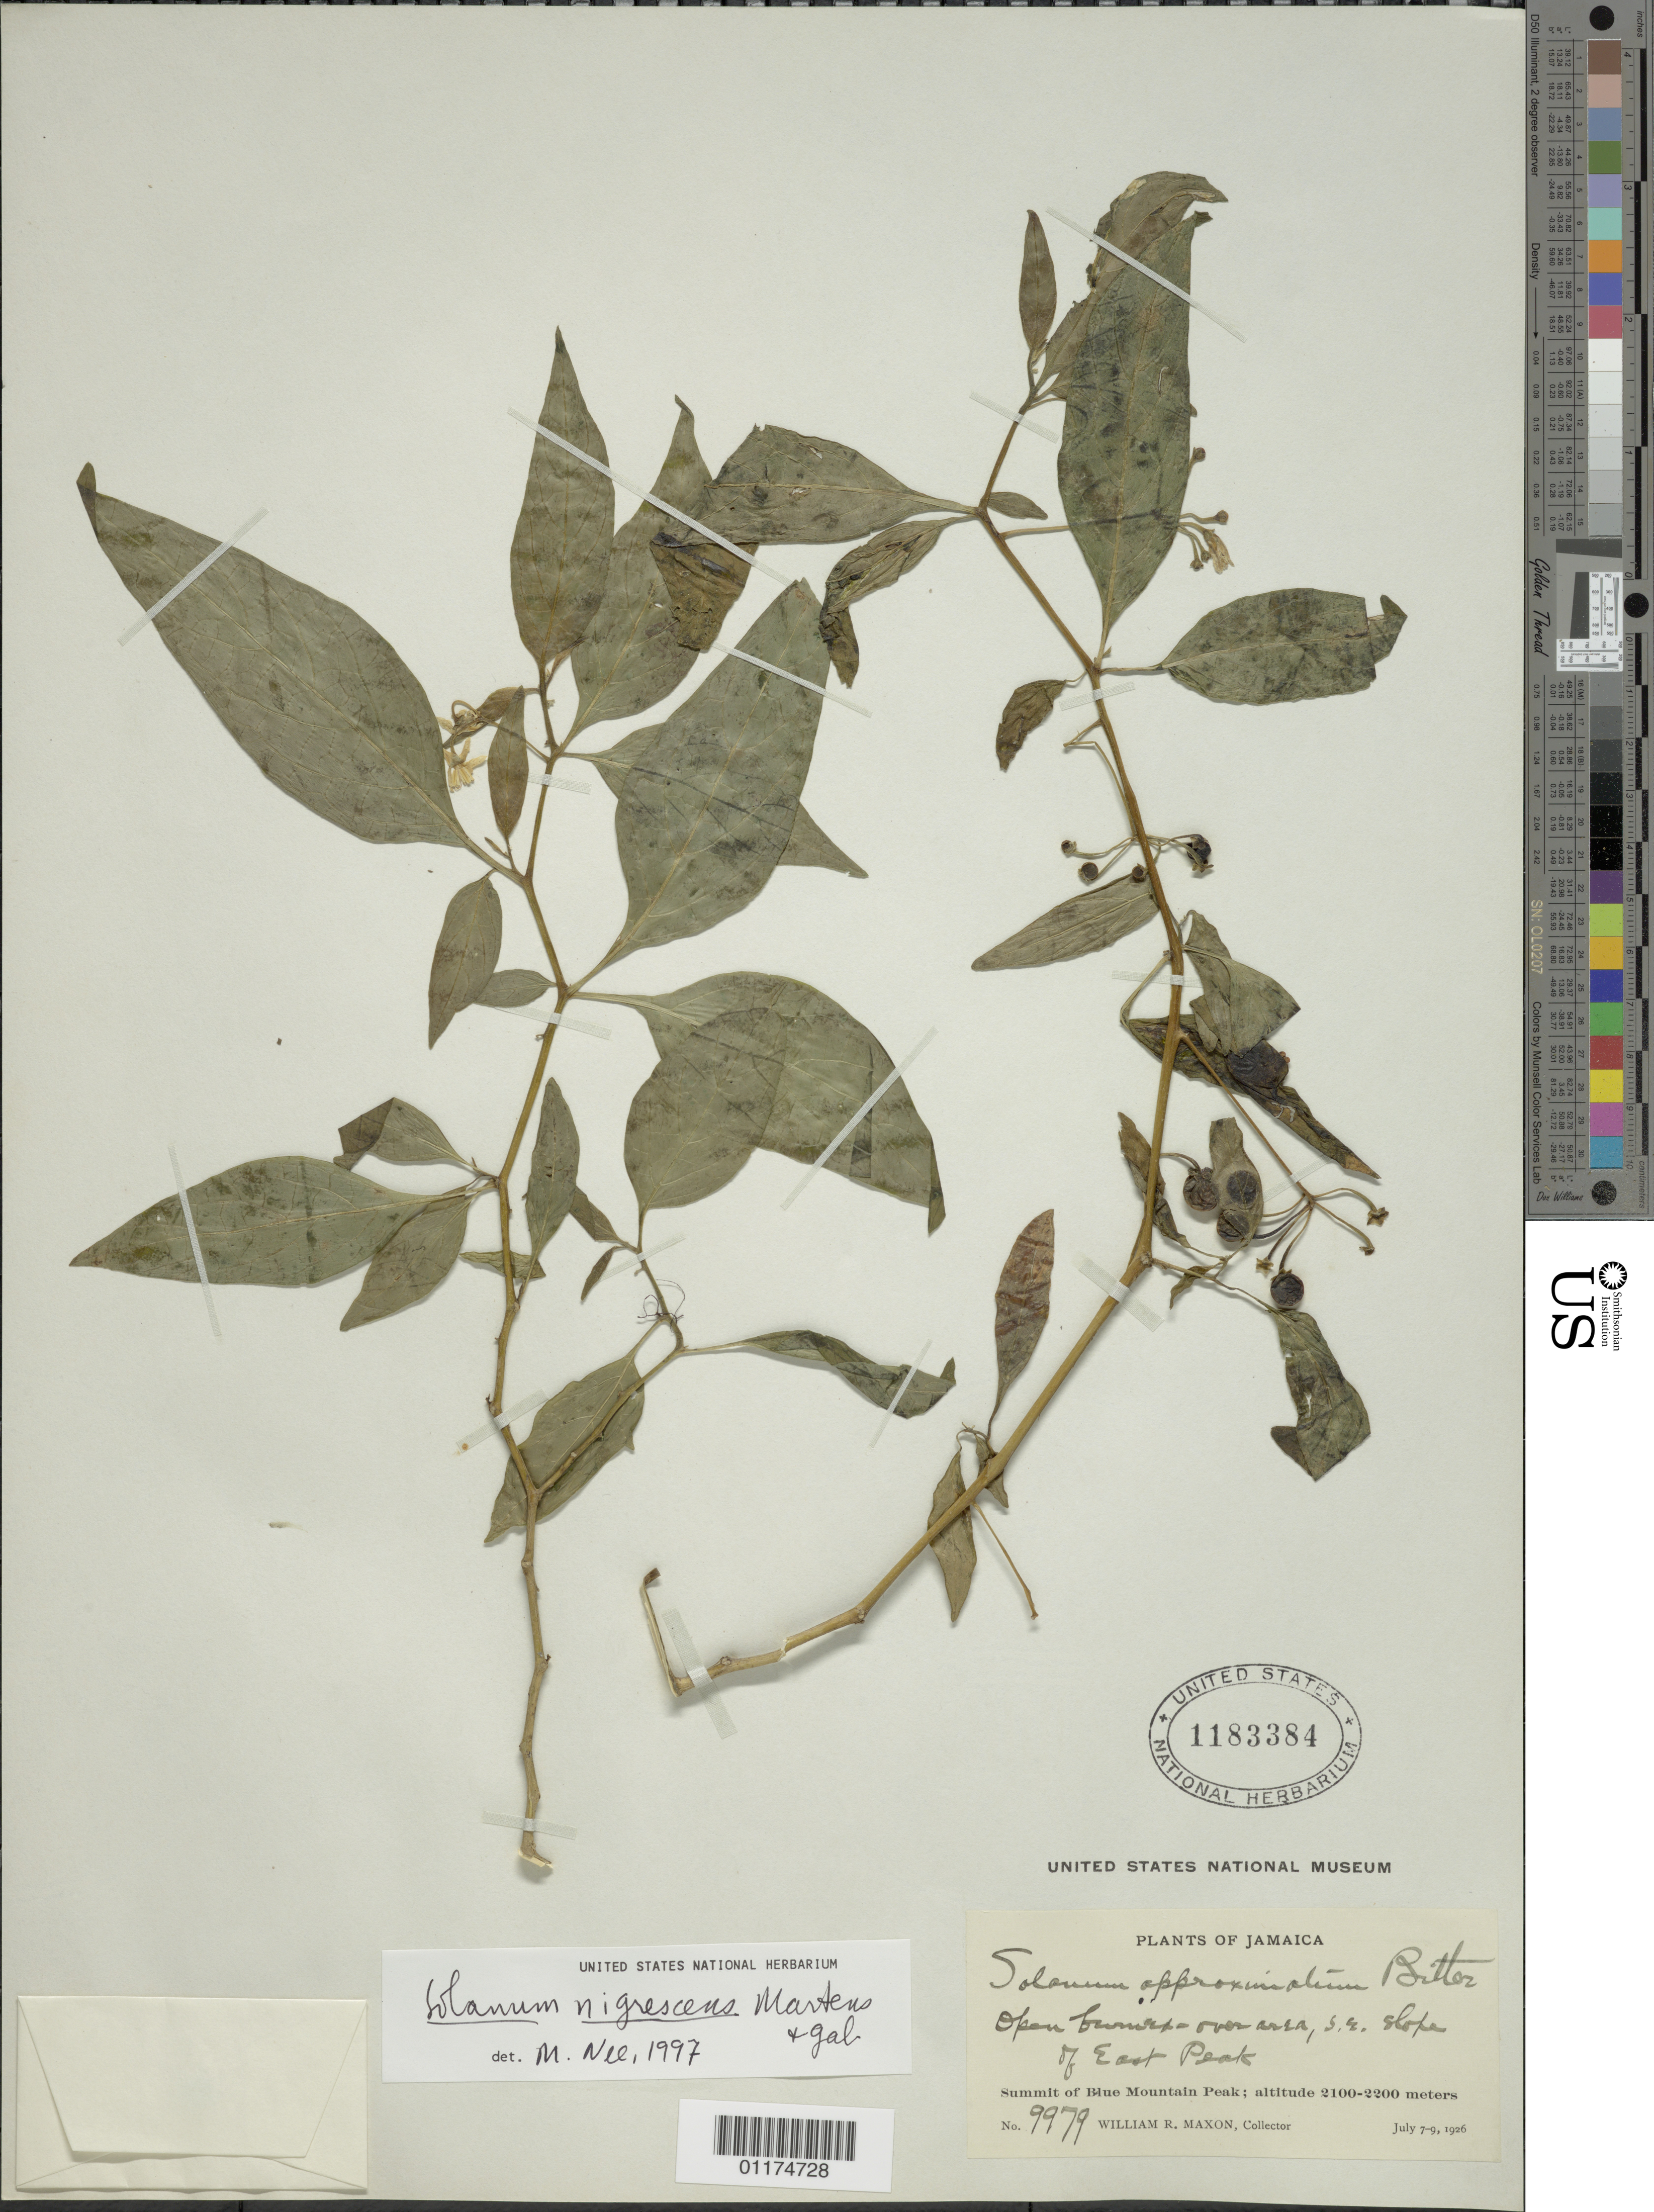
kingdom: Plantae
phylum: Tracheophyta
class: Magnoliopsida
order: Solanales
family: Solanaceae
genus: Solanum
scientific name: Solanum nigrescens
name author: M. Martens & Galeotti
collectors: W. R. Maxon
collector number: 9979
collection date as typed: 07 Jul 1926 to 09 Jul 1926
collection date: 1926-07-07/1926-07-09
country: Jamaica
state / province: Portland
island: Jamaica I.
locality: Summit of Blue Mountain Peak; open -- over area, S.E. slope of East Peak.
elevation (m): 2100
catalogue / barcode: US 1183384